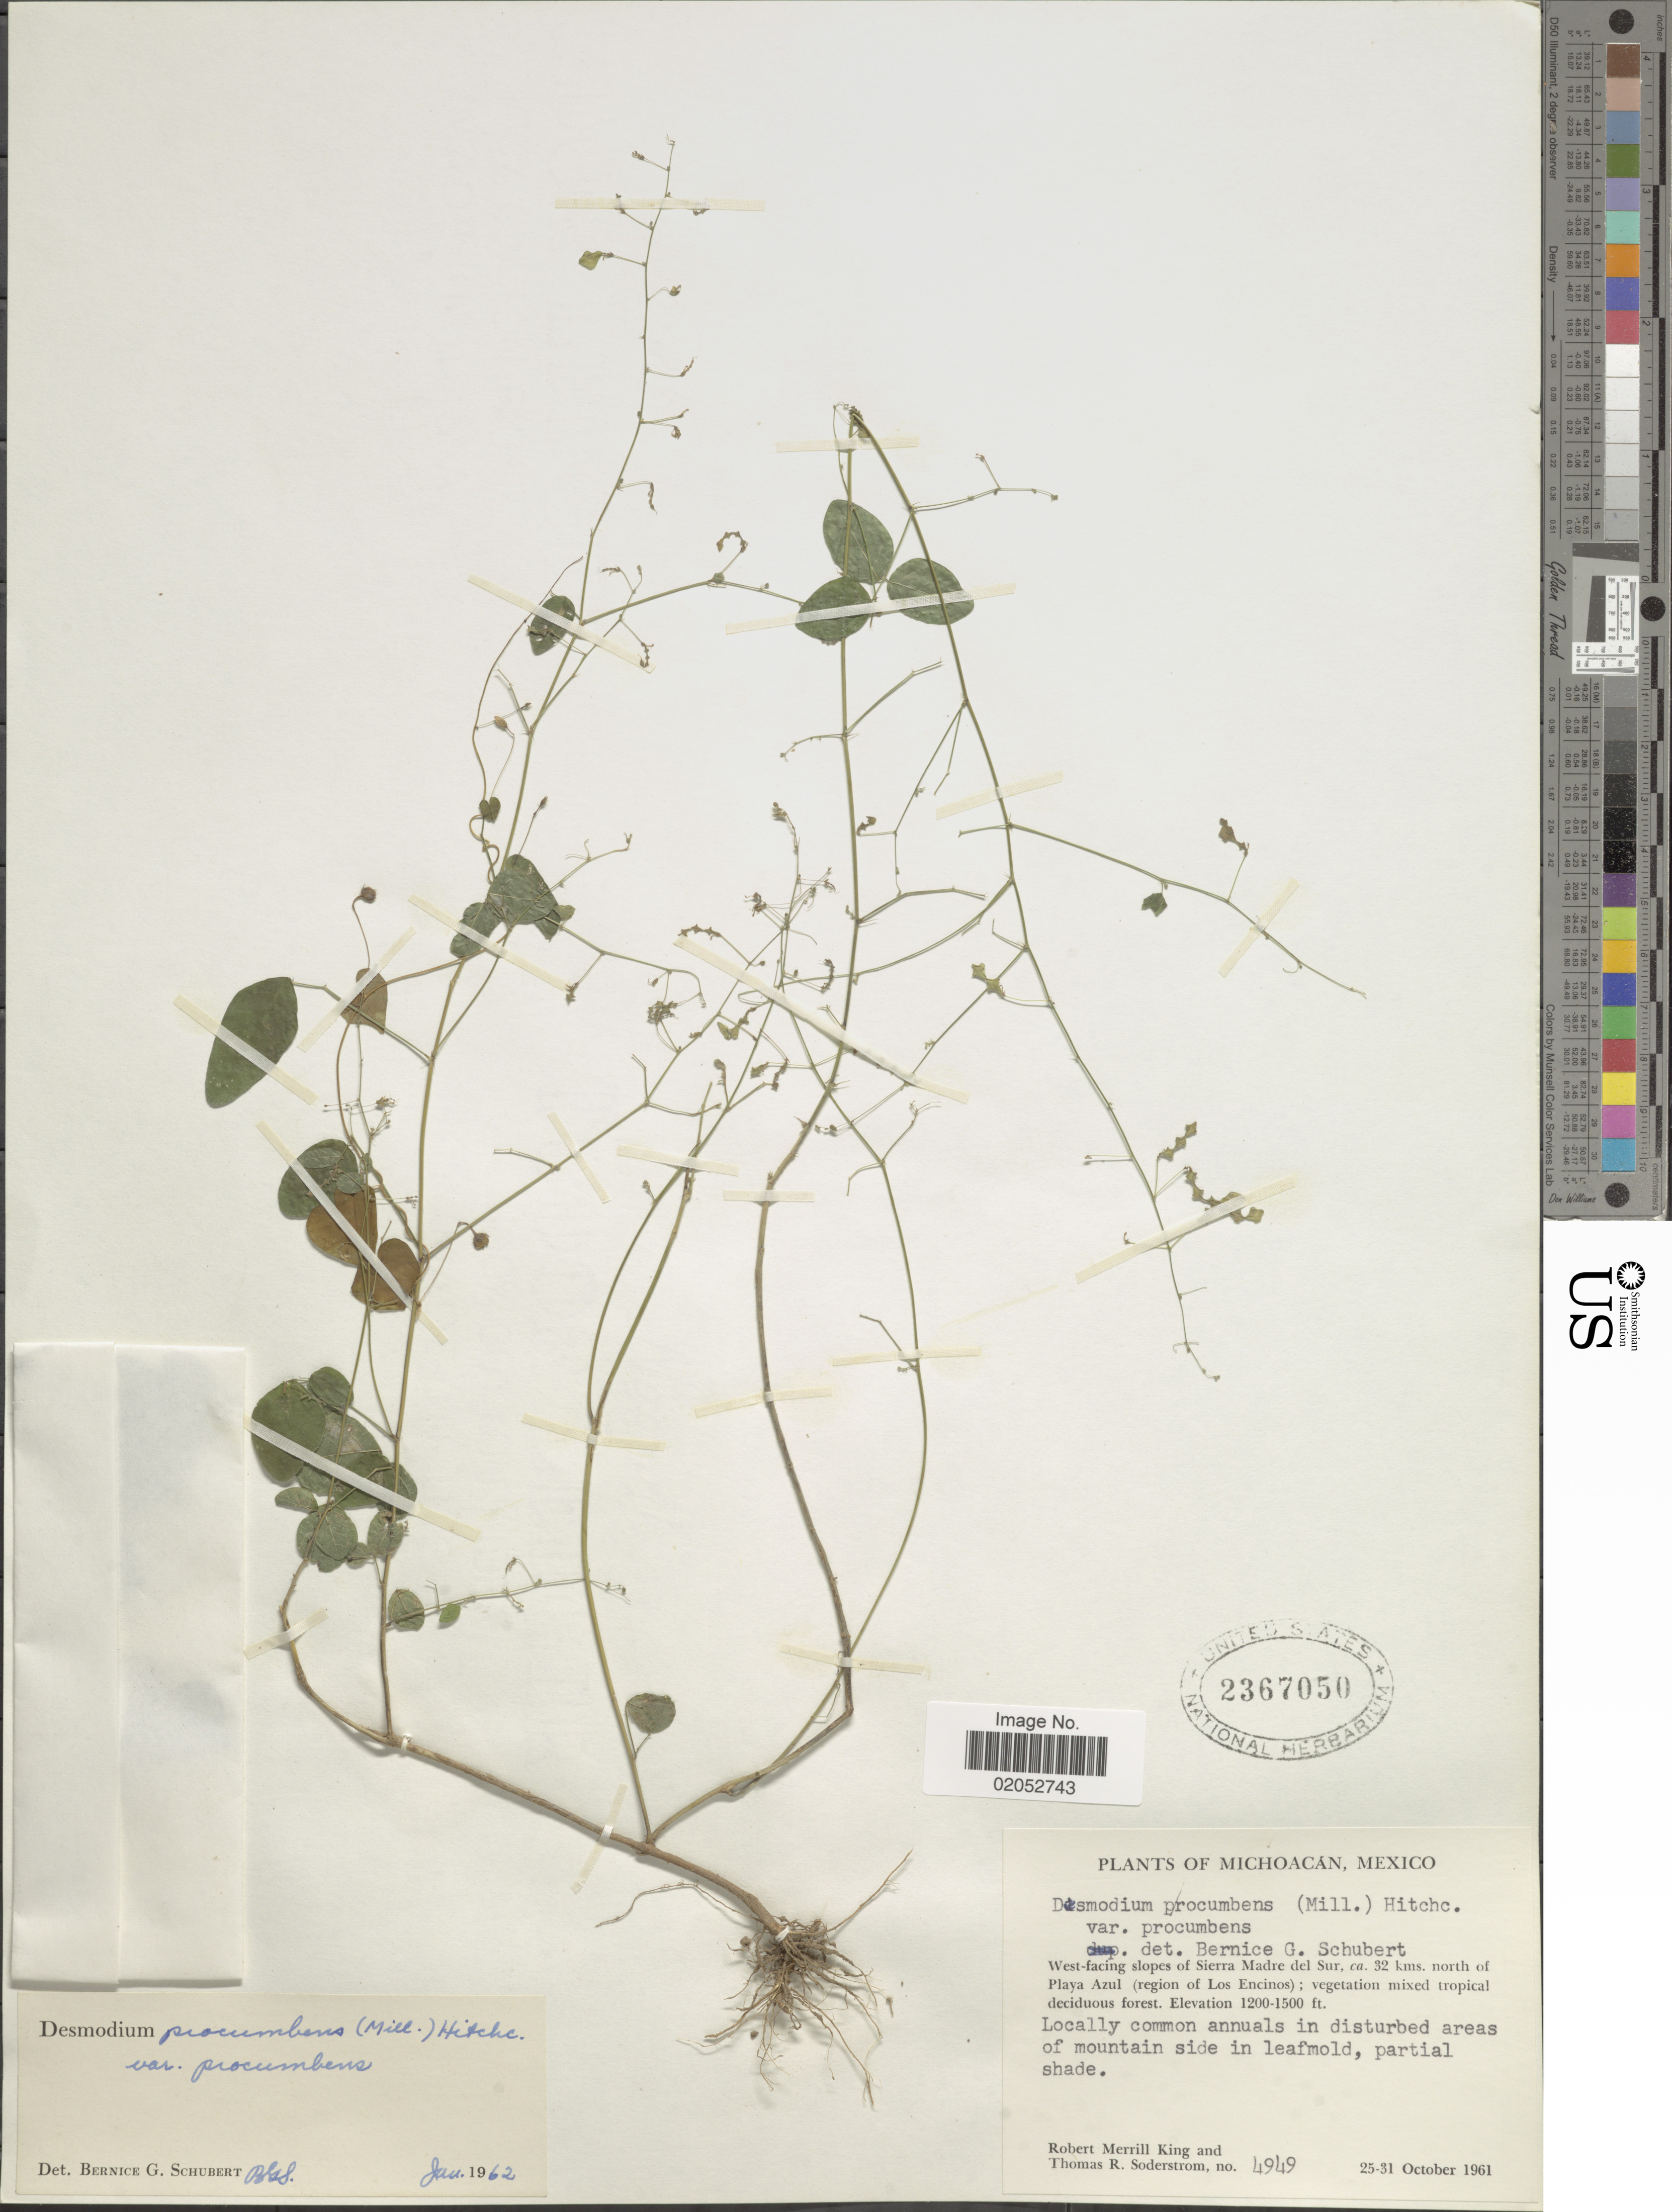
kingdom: Plantae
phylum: Tracheophyta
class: Magnoliopsida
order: Fabales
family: Fabaceae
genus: Desmodium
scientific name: Desmodium procumbens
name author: (Mill.) Hitchc.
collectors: R. M. King & T. R. Soderstrom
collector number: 4949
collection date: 1961-10-25/1961-10-31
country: Mexico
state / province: Michoacán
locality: West-facing slopes of Sierra Madre del Sur, 32 kms. north of Playa Azul (region of Los Encinos)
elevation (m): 366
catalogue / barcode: US 2367050